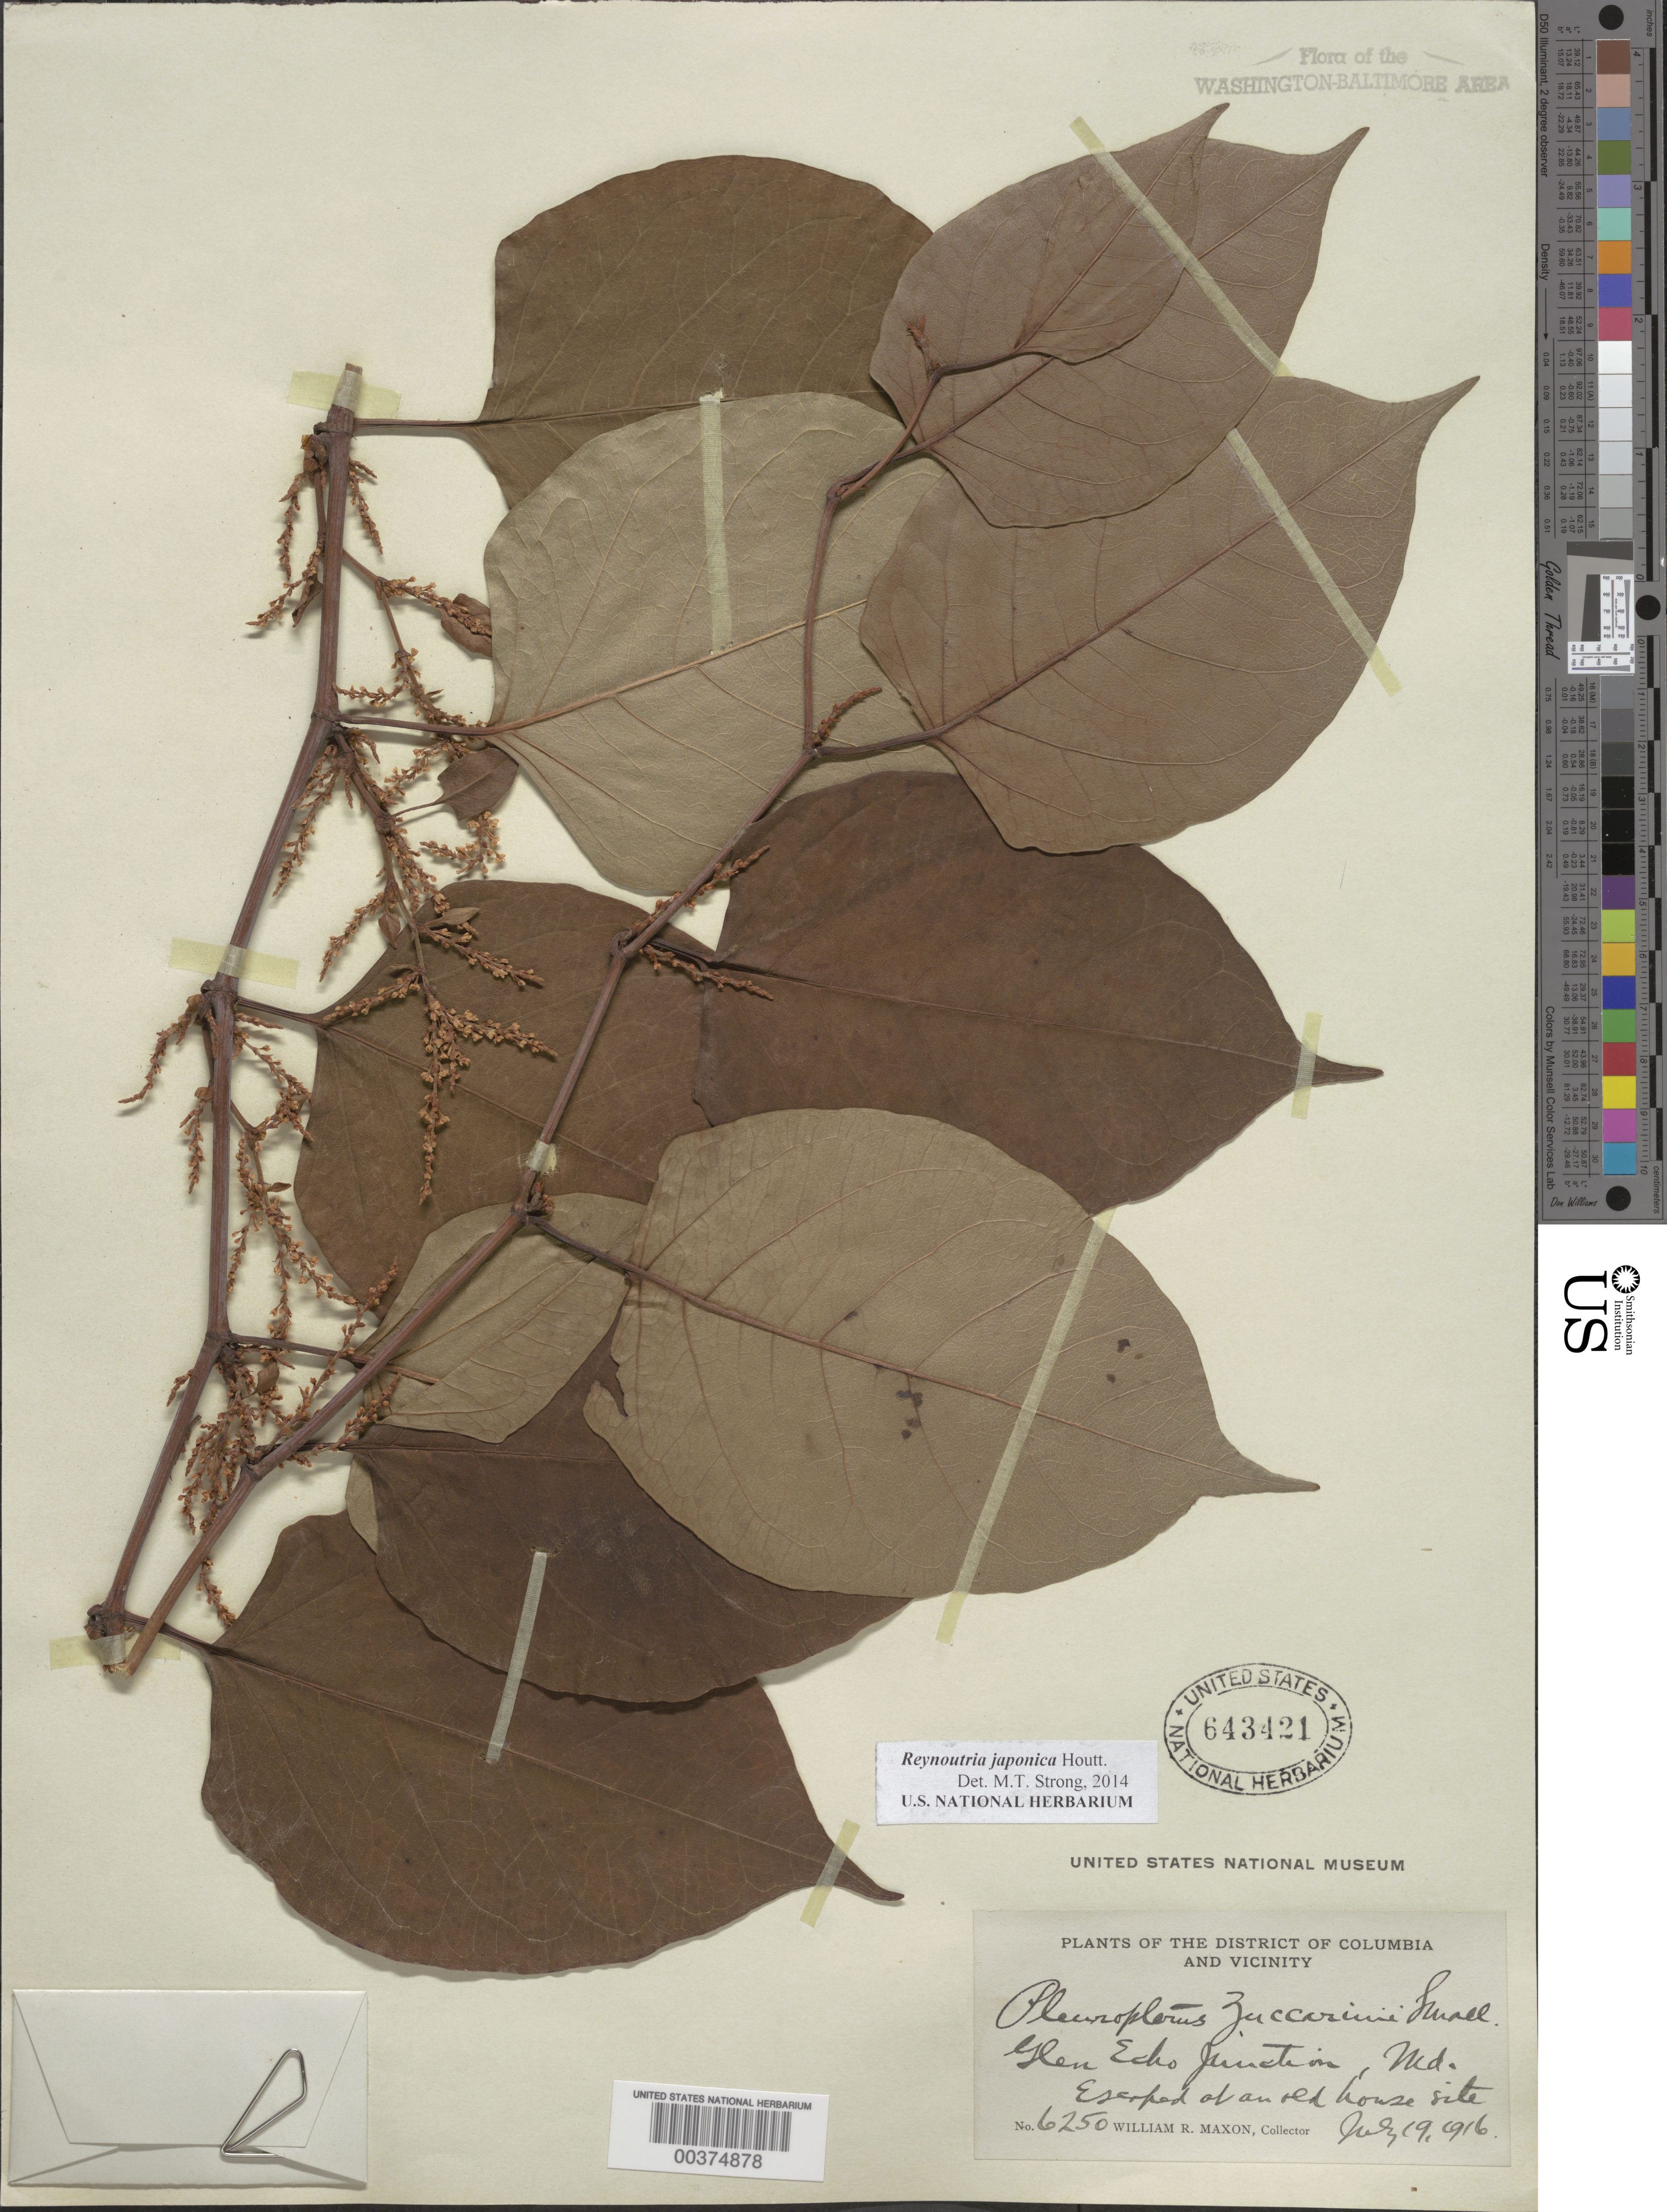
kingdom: Plantae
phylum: Tracheophyta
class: Magnoliopsida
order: Caryophyllales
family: Polygonaceae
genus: Reynoutria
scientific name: Reynoutria japonica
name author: Houtt.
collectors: W. R. Maxon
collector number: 6250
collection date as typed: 19 Jul 1916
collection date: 1916-07-19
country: United States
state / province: Maryland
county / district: Montgomery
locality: Glen Echo Junction C. & O. Canal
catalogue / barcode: US 643421